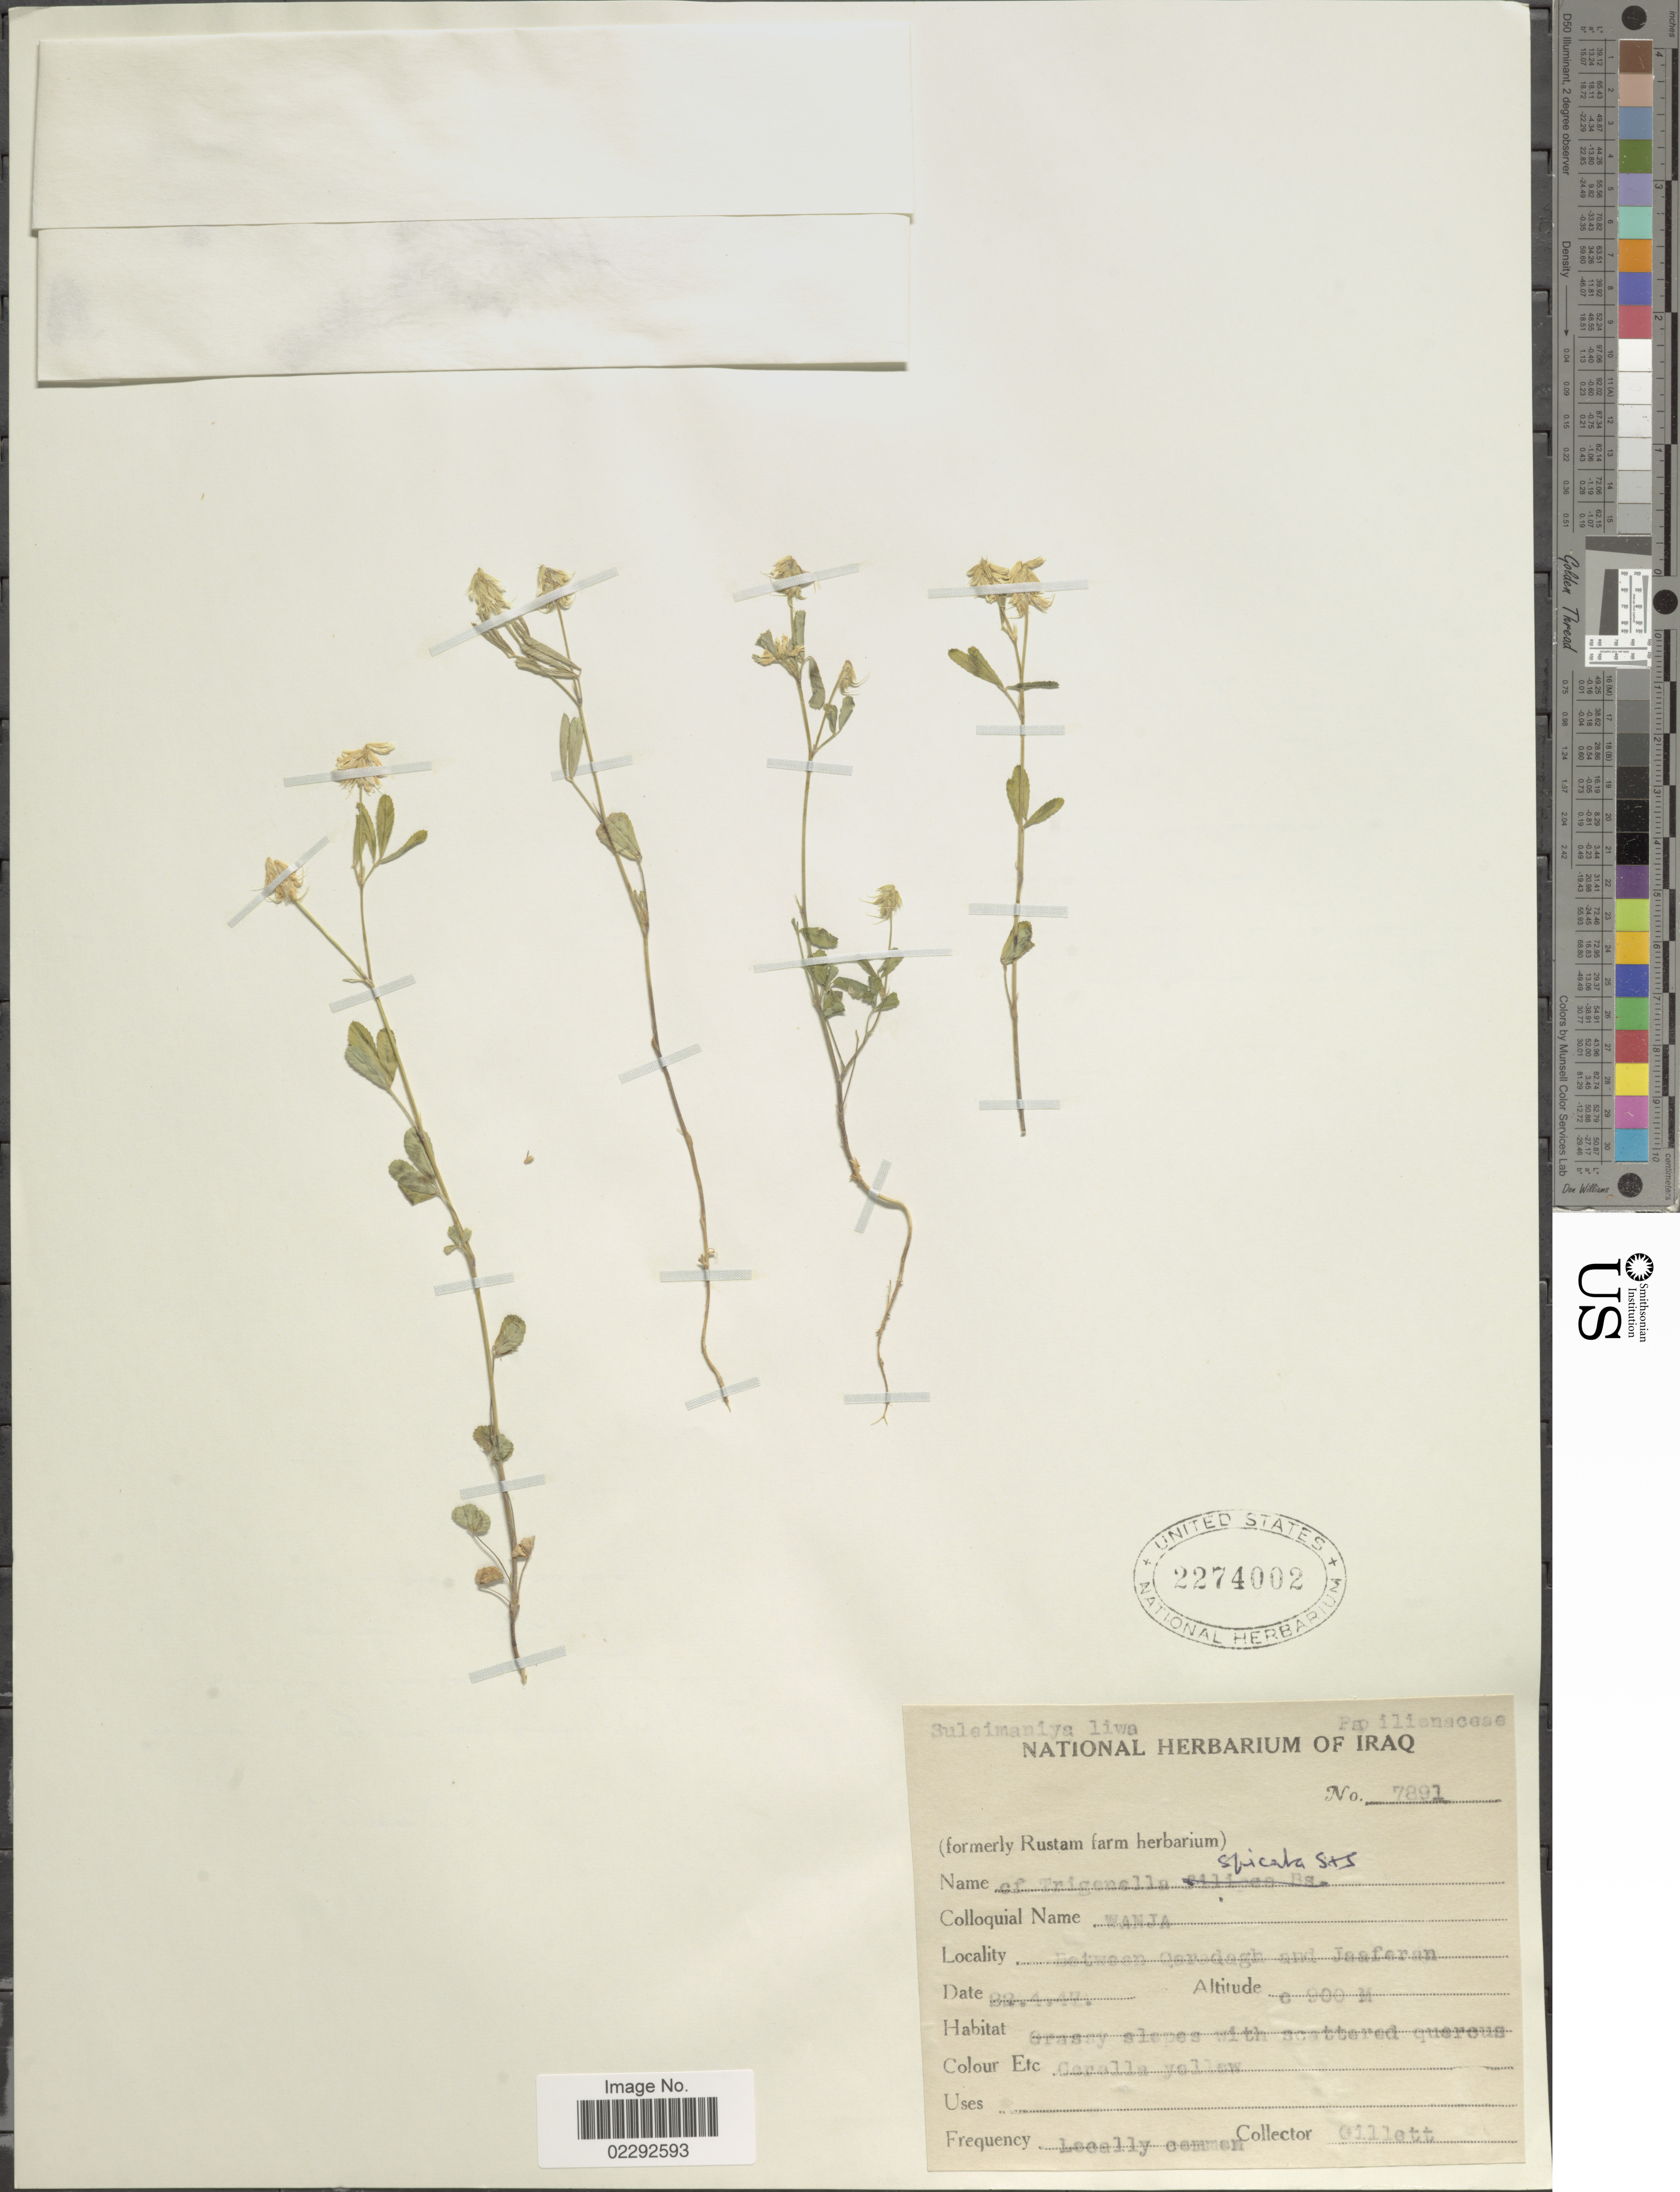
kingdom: Plantae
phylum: Tracheophyta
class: Magnoliopsida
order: Fabales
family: Fabaceae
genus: Trigonella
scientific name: Trigonella spicata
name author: Sibth. & Sm.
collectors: Gillett, --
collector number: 7891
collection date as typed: Transcribed d/m/y: 22/4/47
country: Iraq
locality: Suleimaniya liwa. Between Oerdagh [interpreted] and Jasfaran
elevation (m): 900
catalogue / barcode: US 2274002